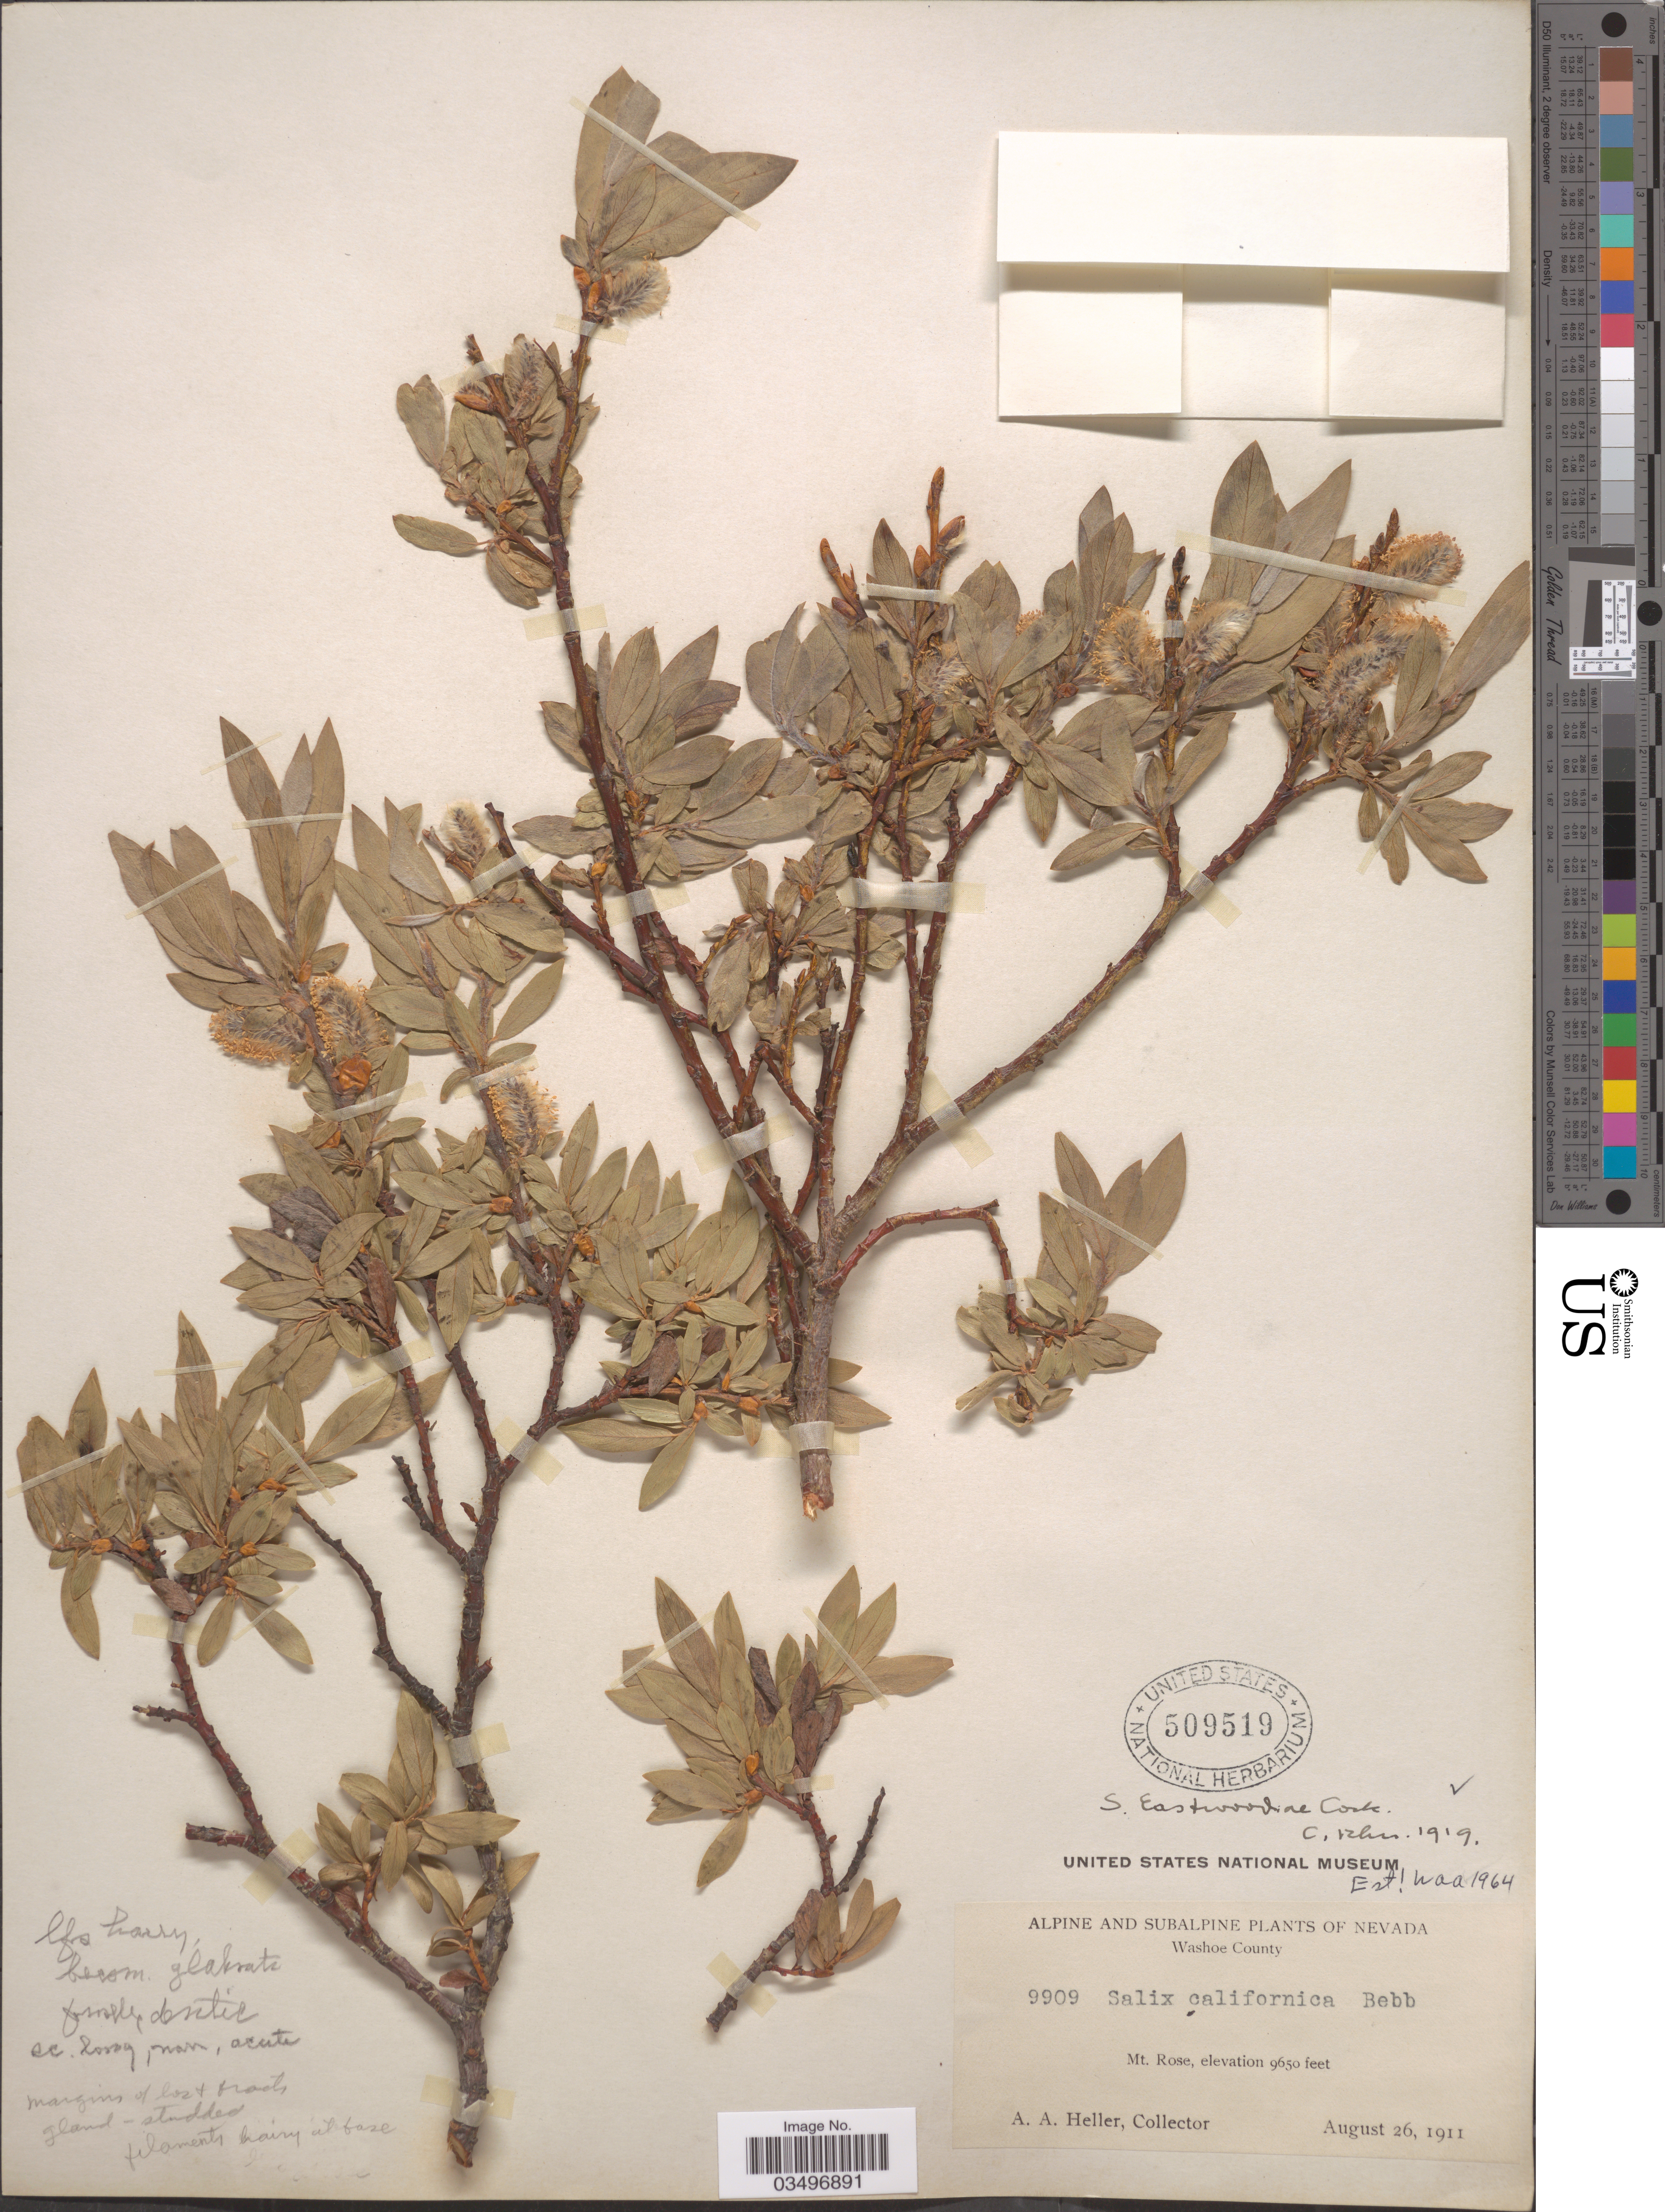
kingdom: Plantae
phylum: Tracheophyta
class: Magnoliopsida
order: Malpighiales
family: Salicaceae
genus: Salix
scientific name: Salix eastwoodiae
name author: Cockerell ex A. Heller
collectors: A. A. Heller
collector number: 9909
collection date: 1911-08-26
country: United States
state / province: Nevada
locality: Washoe County. Mt. Rose.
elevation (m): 2941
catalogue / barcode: US 509519